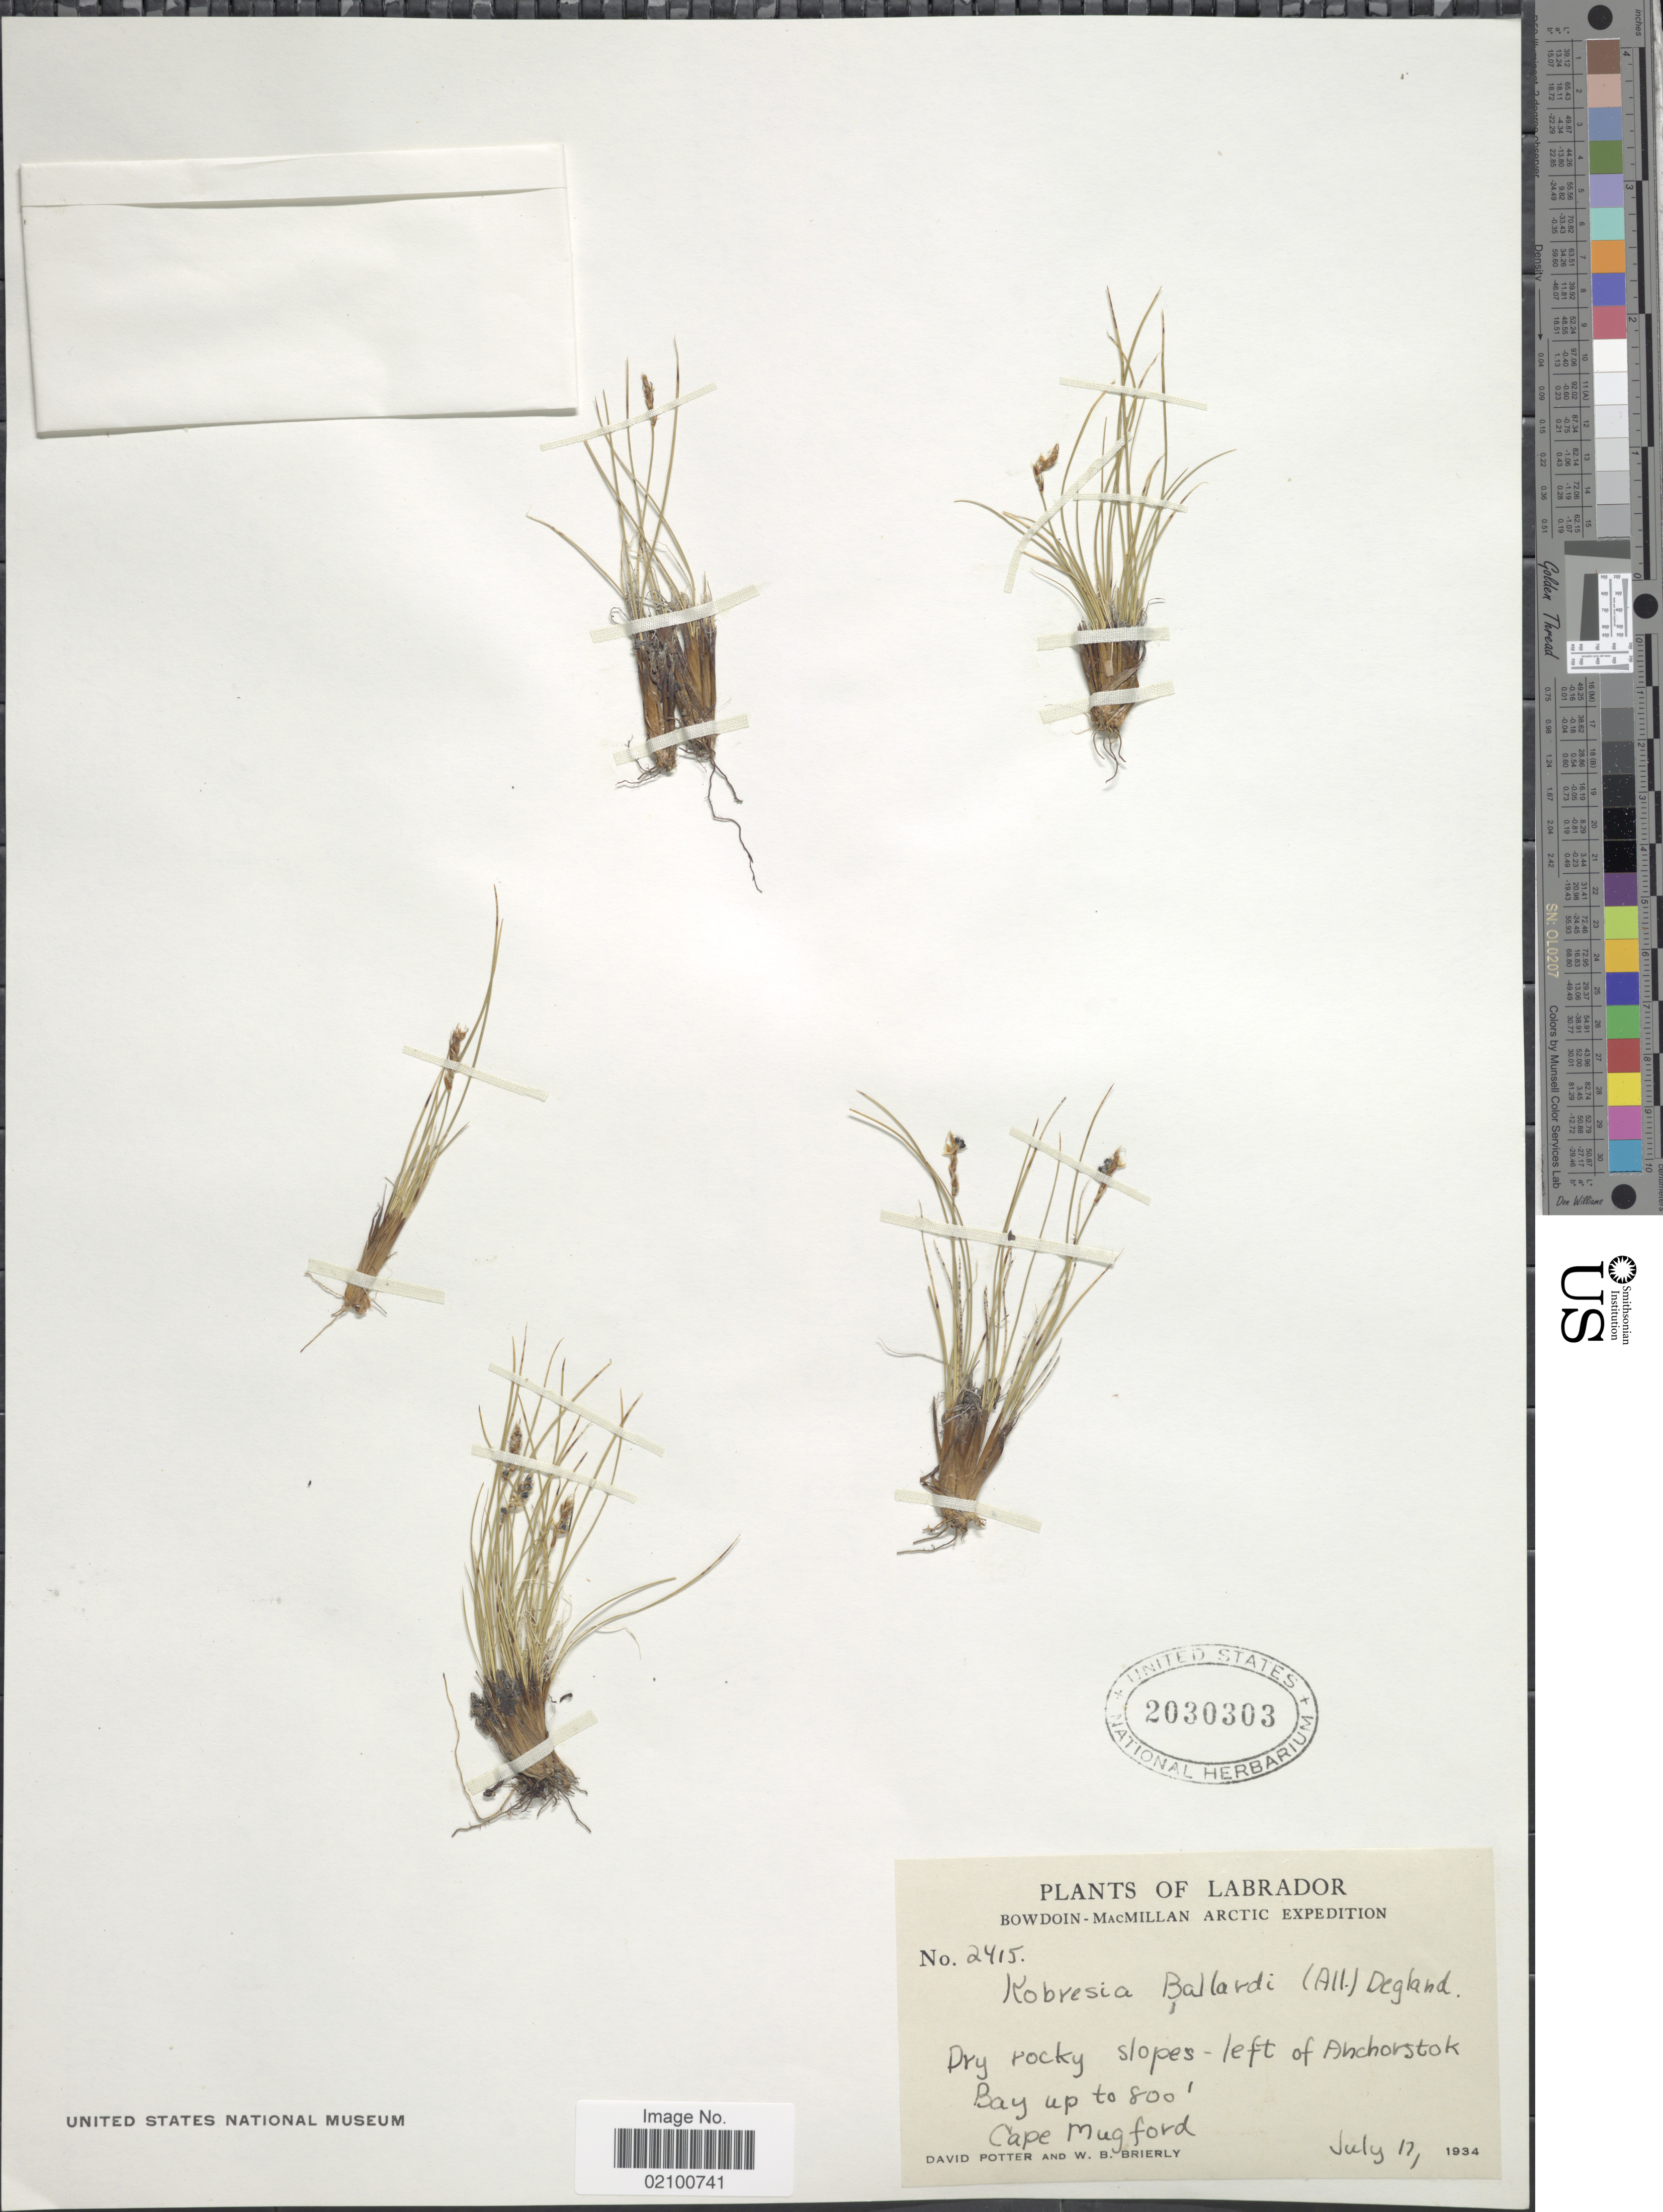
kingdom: Plantae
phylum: Tracheophyta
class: Liliopsida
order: Poales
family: Cyperaceae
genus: Carex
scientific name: Carex myosuroides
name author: Vill.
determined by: Strong, M. T., (US), Smithsonian Institution - National Museum of Natural History (UNITED STATES)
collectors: D. Potter & W. Brierly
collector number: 2415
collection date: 1934-07-17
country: Canada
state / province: Newfoundland and Labrador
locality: Labrador, left of Anchorstok, Cape Mugford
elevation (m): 244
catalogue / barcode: US 2030303